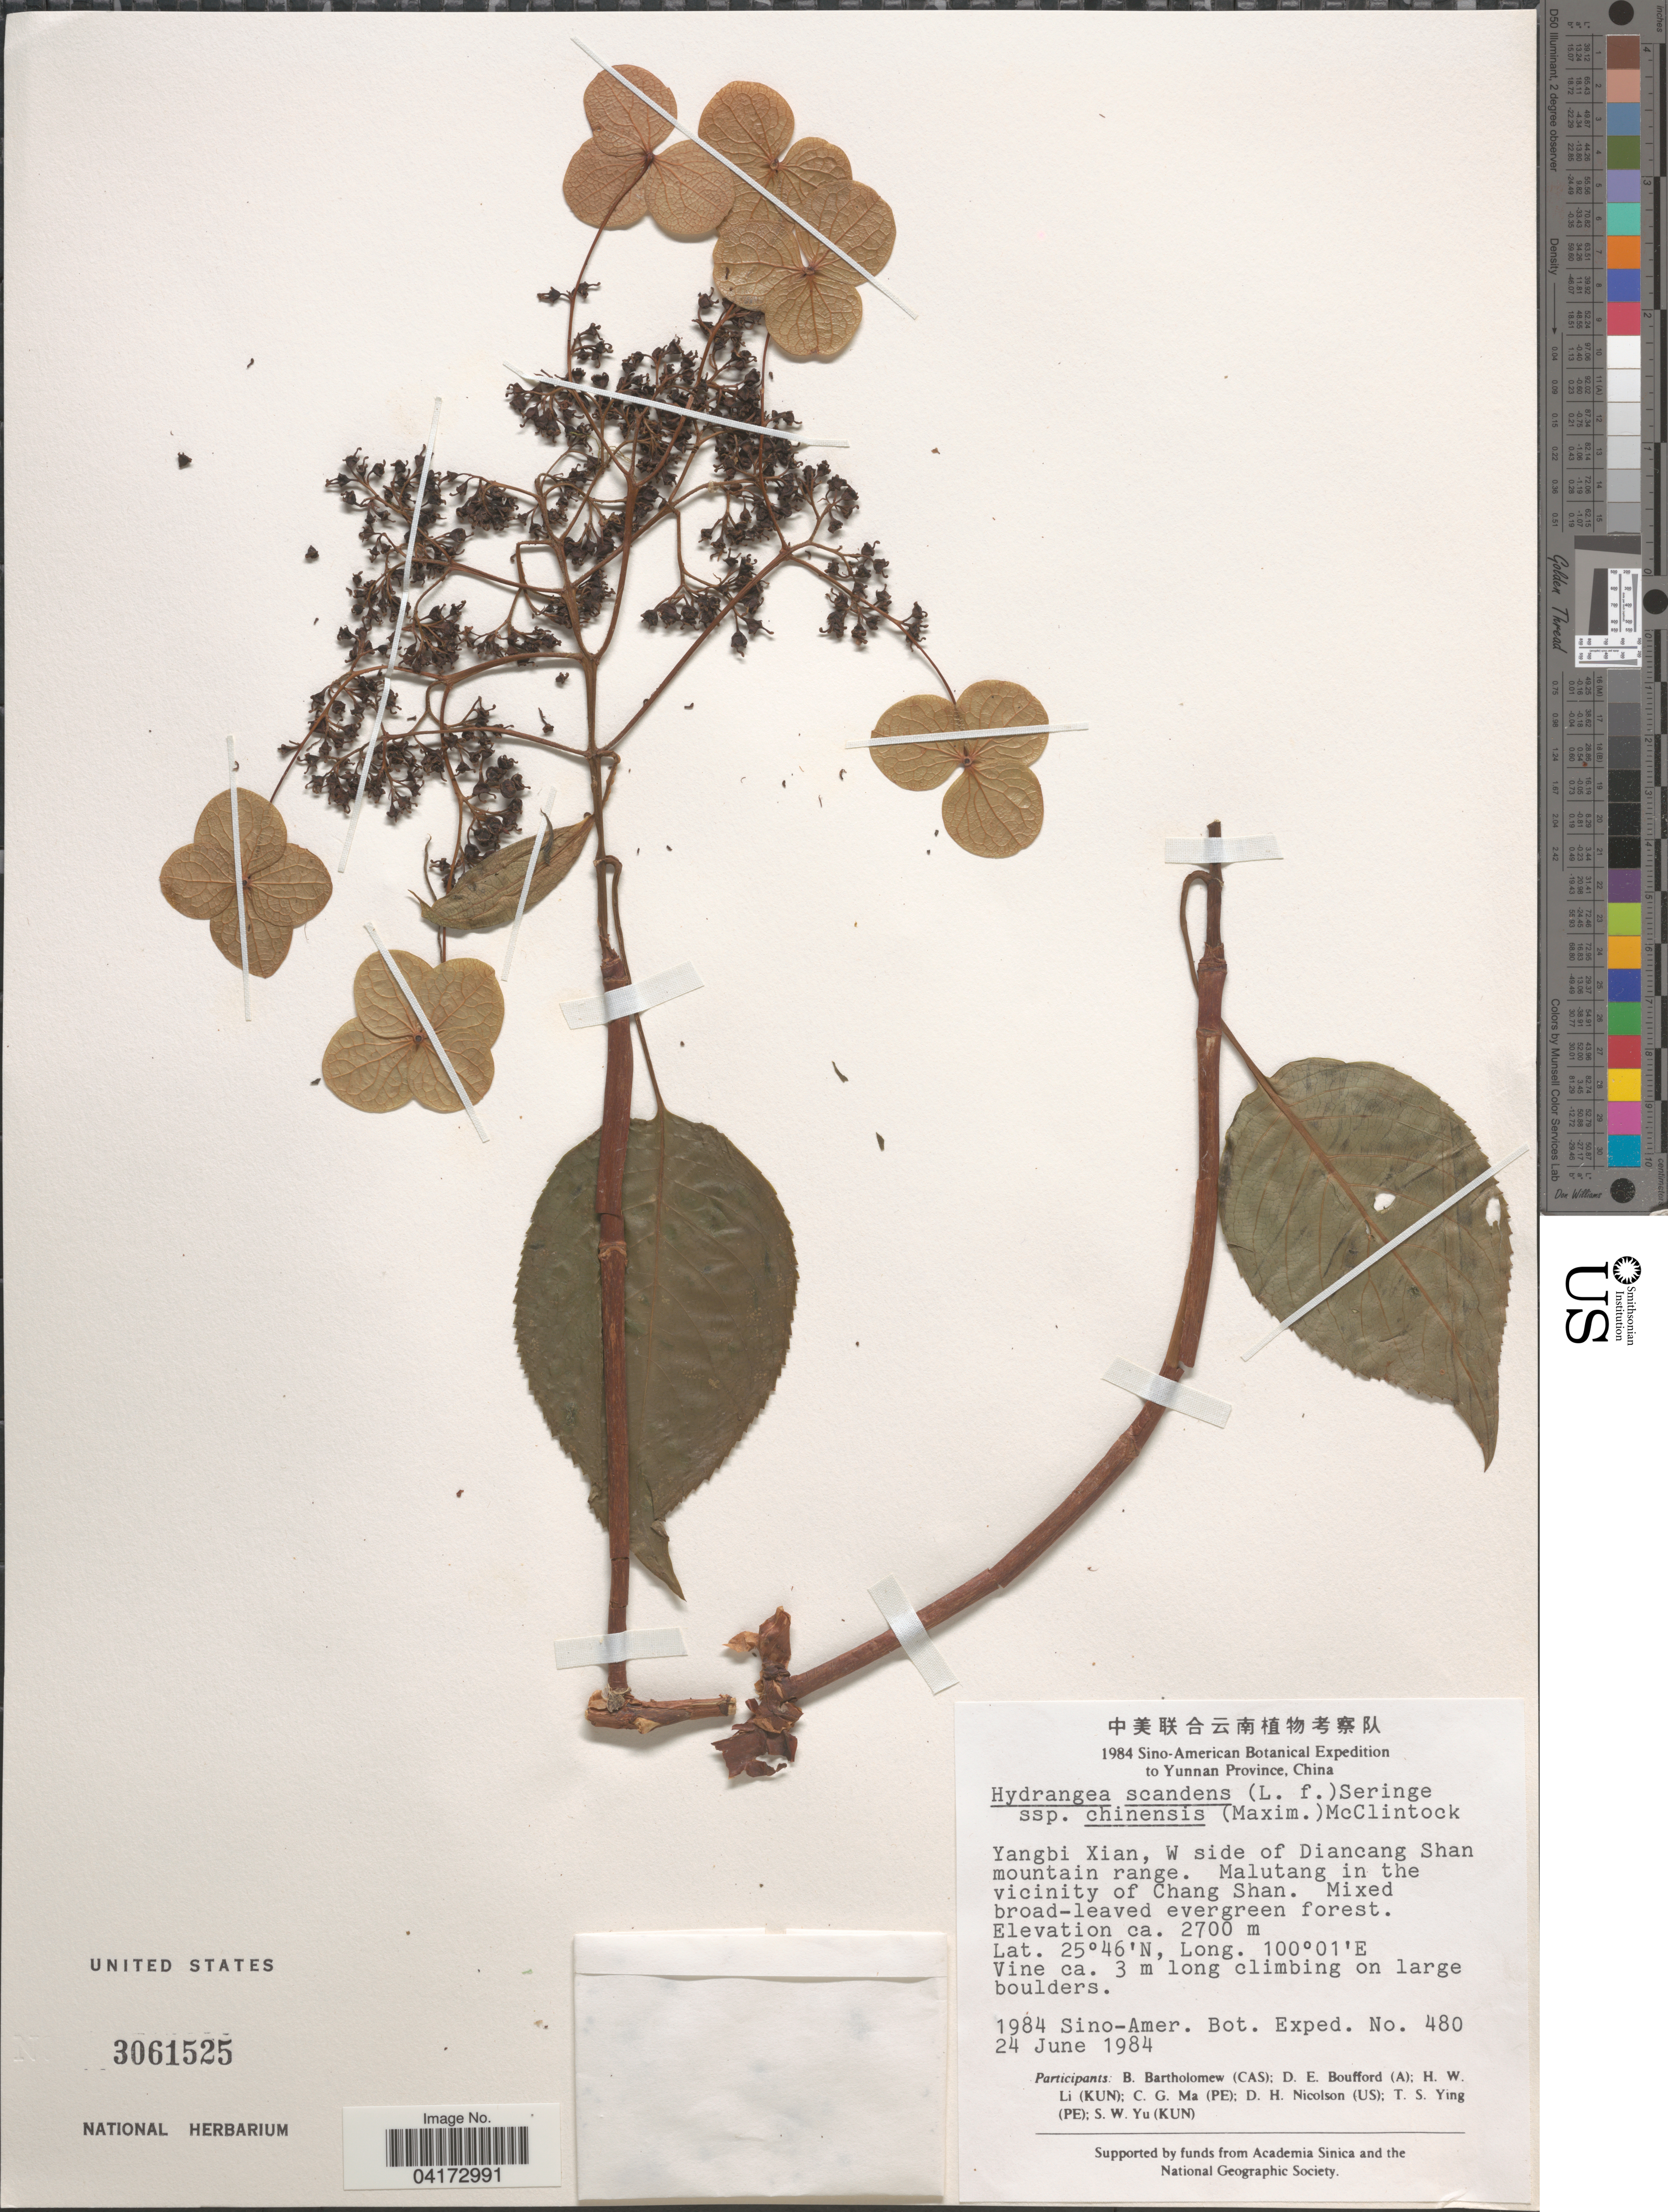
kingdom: Plantae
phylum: Tracheophyta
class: Magnoliopsida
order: Cornales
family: Hydrangeaceae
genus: Hydrangea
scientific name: Hydrangea scandens subsp. chinensis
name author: (Maxim.) E. M. McClint.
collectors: B. Bartholomew, D. E. Boufford, H. W. Li, C. Ma & et al.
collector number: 480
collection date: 1984-06-24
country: China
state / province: Yunnan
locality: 1984 Sino-American Botanical Expedition to Yunnan Province, China. Yangbi Xian, W side of Diancang Shan mountain range. Malutang in the vicinity of Chang Shan.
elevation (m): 2700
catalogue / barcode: US 3061525